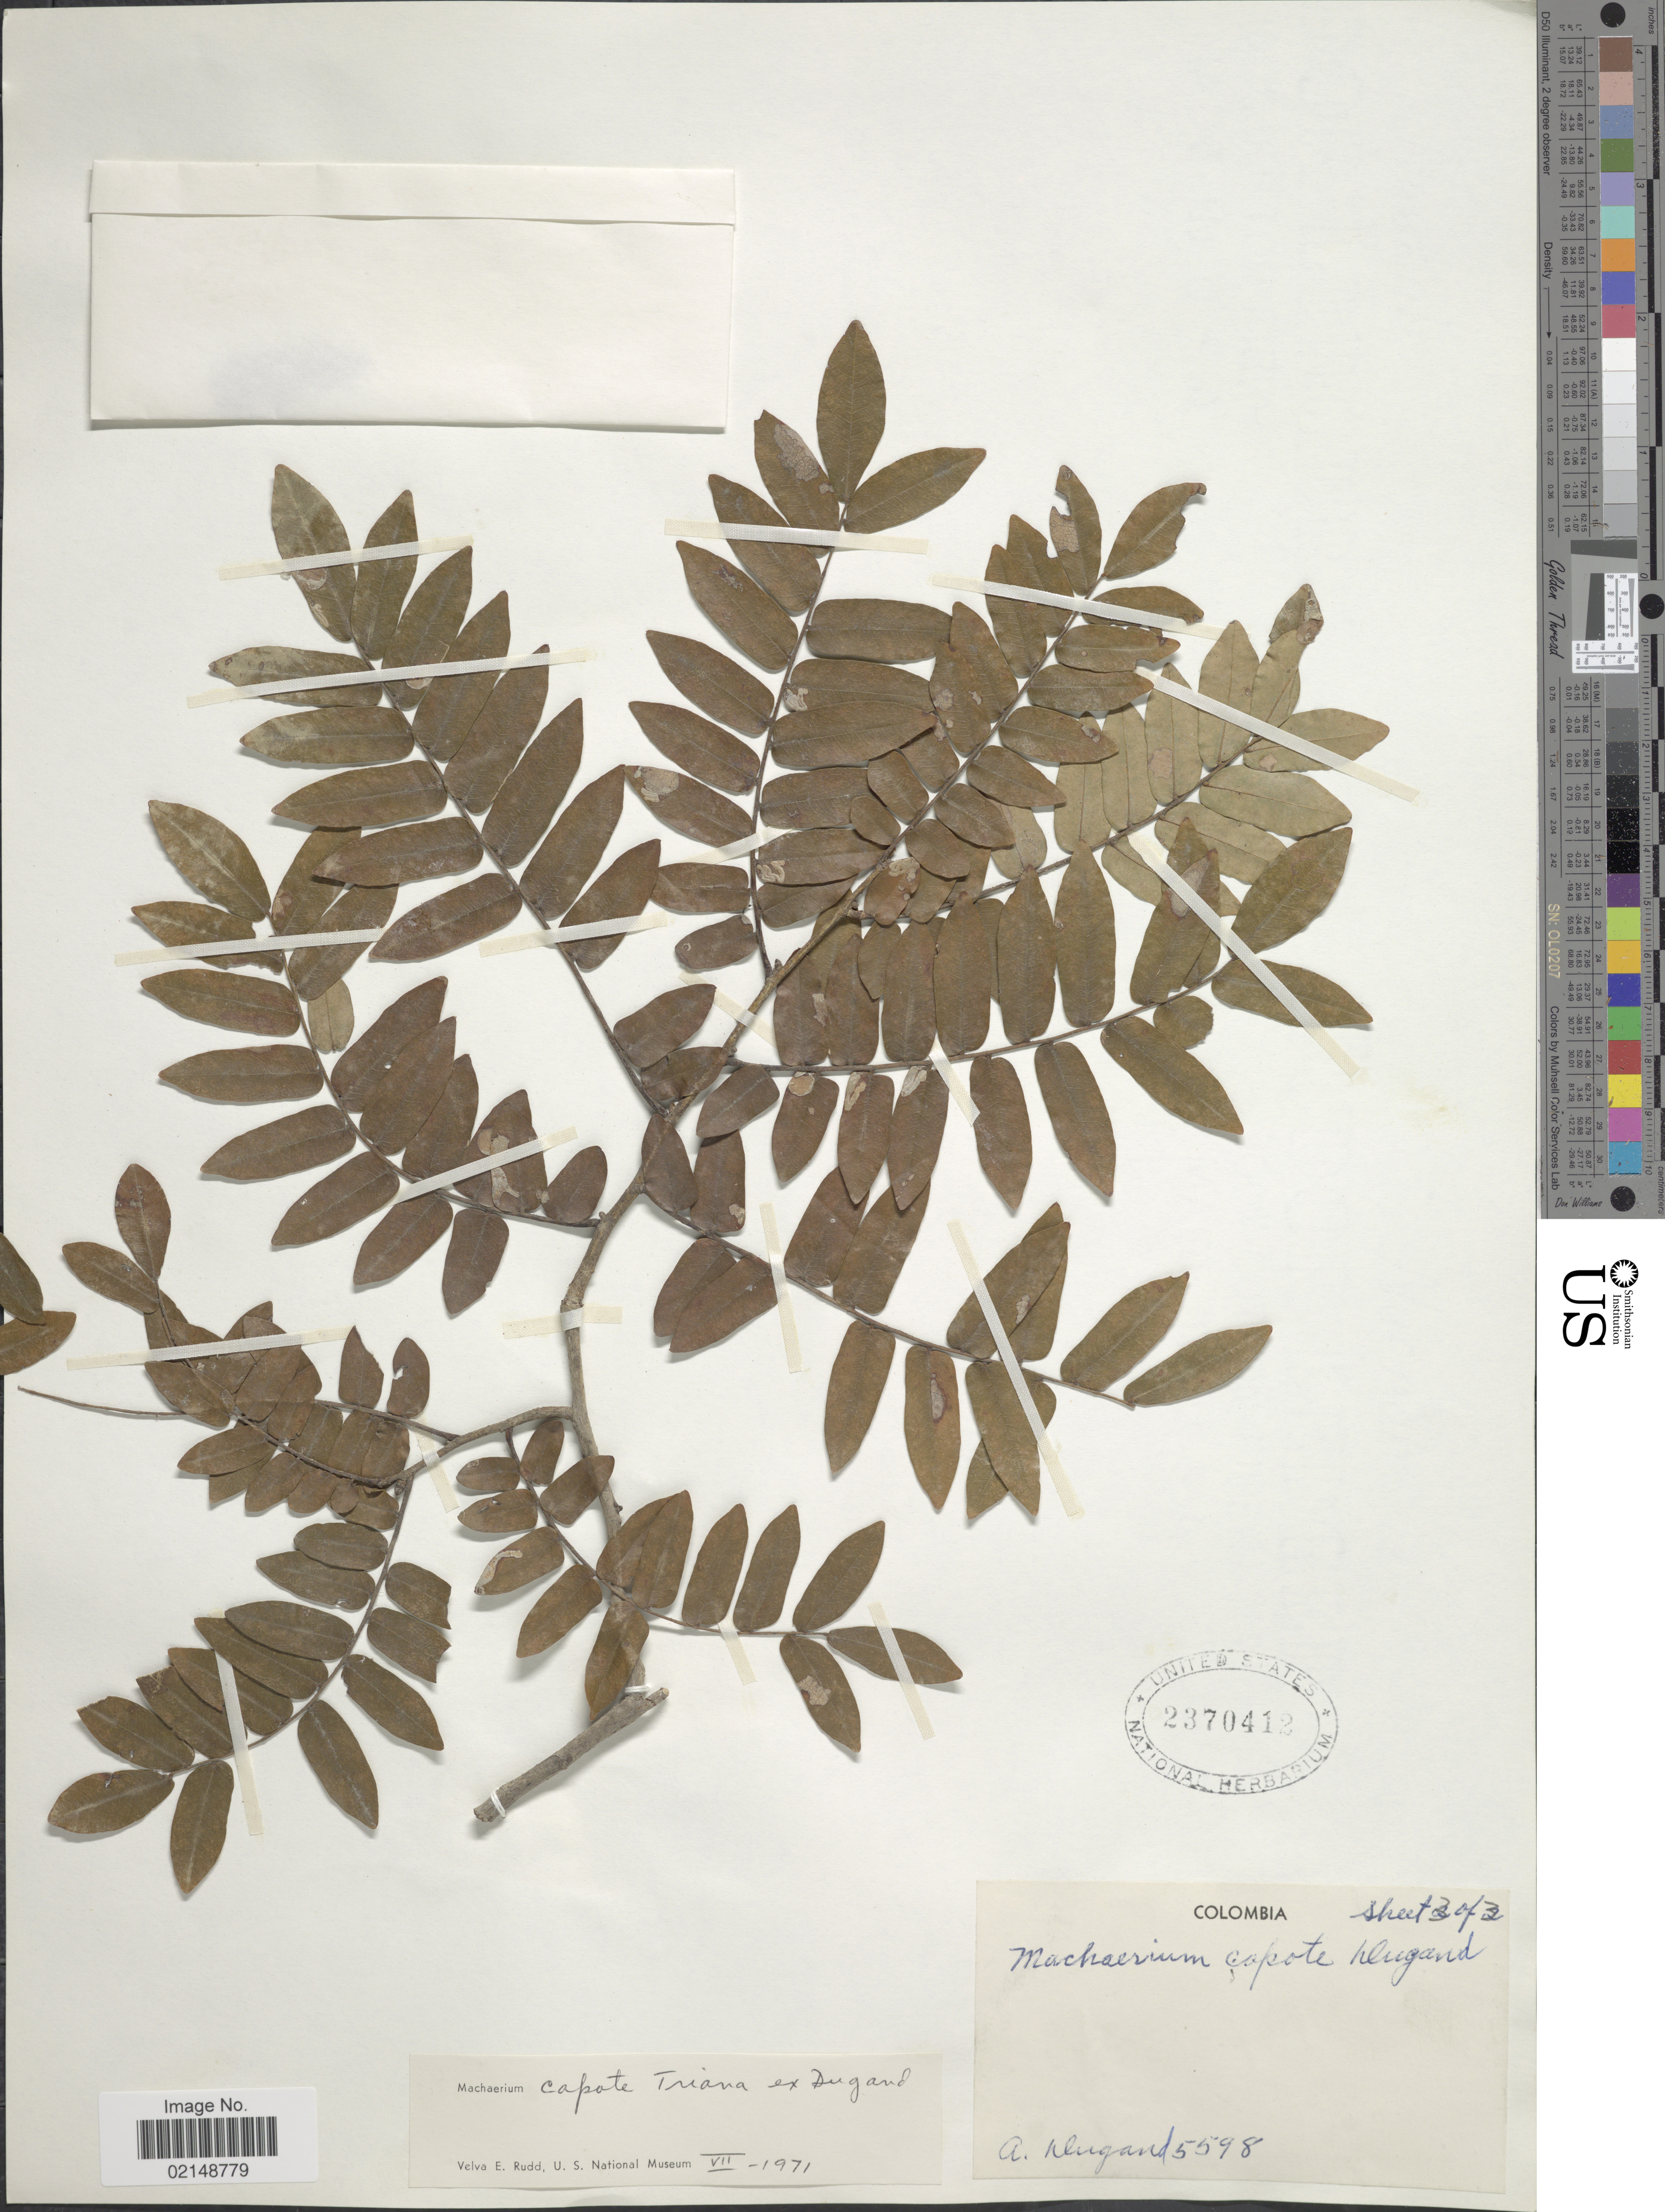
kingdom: Plantae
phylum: Tracheophyta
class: Magnoliopsida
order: Fabales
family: Fabaceae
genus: Machaerium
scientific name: Machaerium capote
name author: Triana ex Dugand G.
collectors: A. Dugand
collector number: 5598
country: Colombia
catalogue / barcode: US 2370412